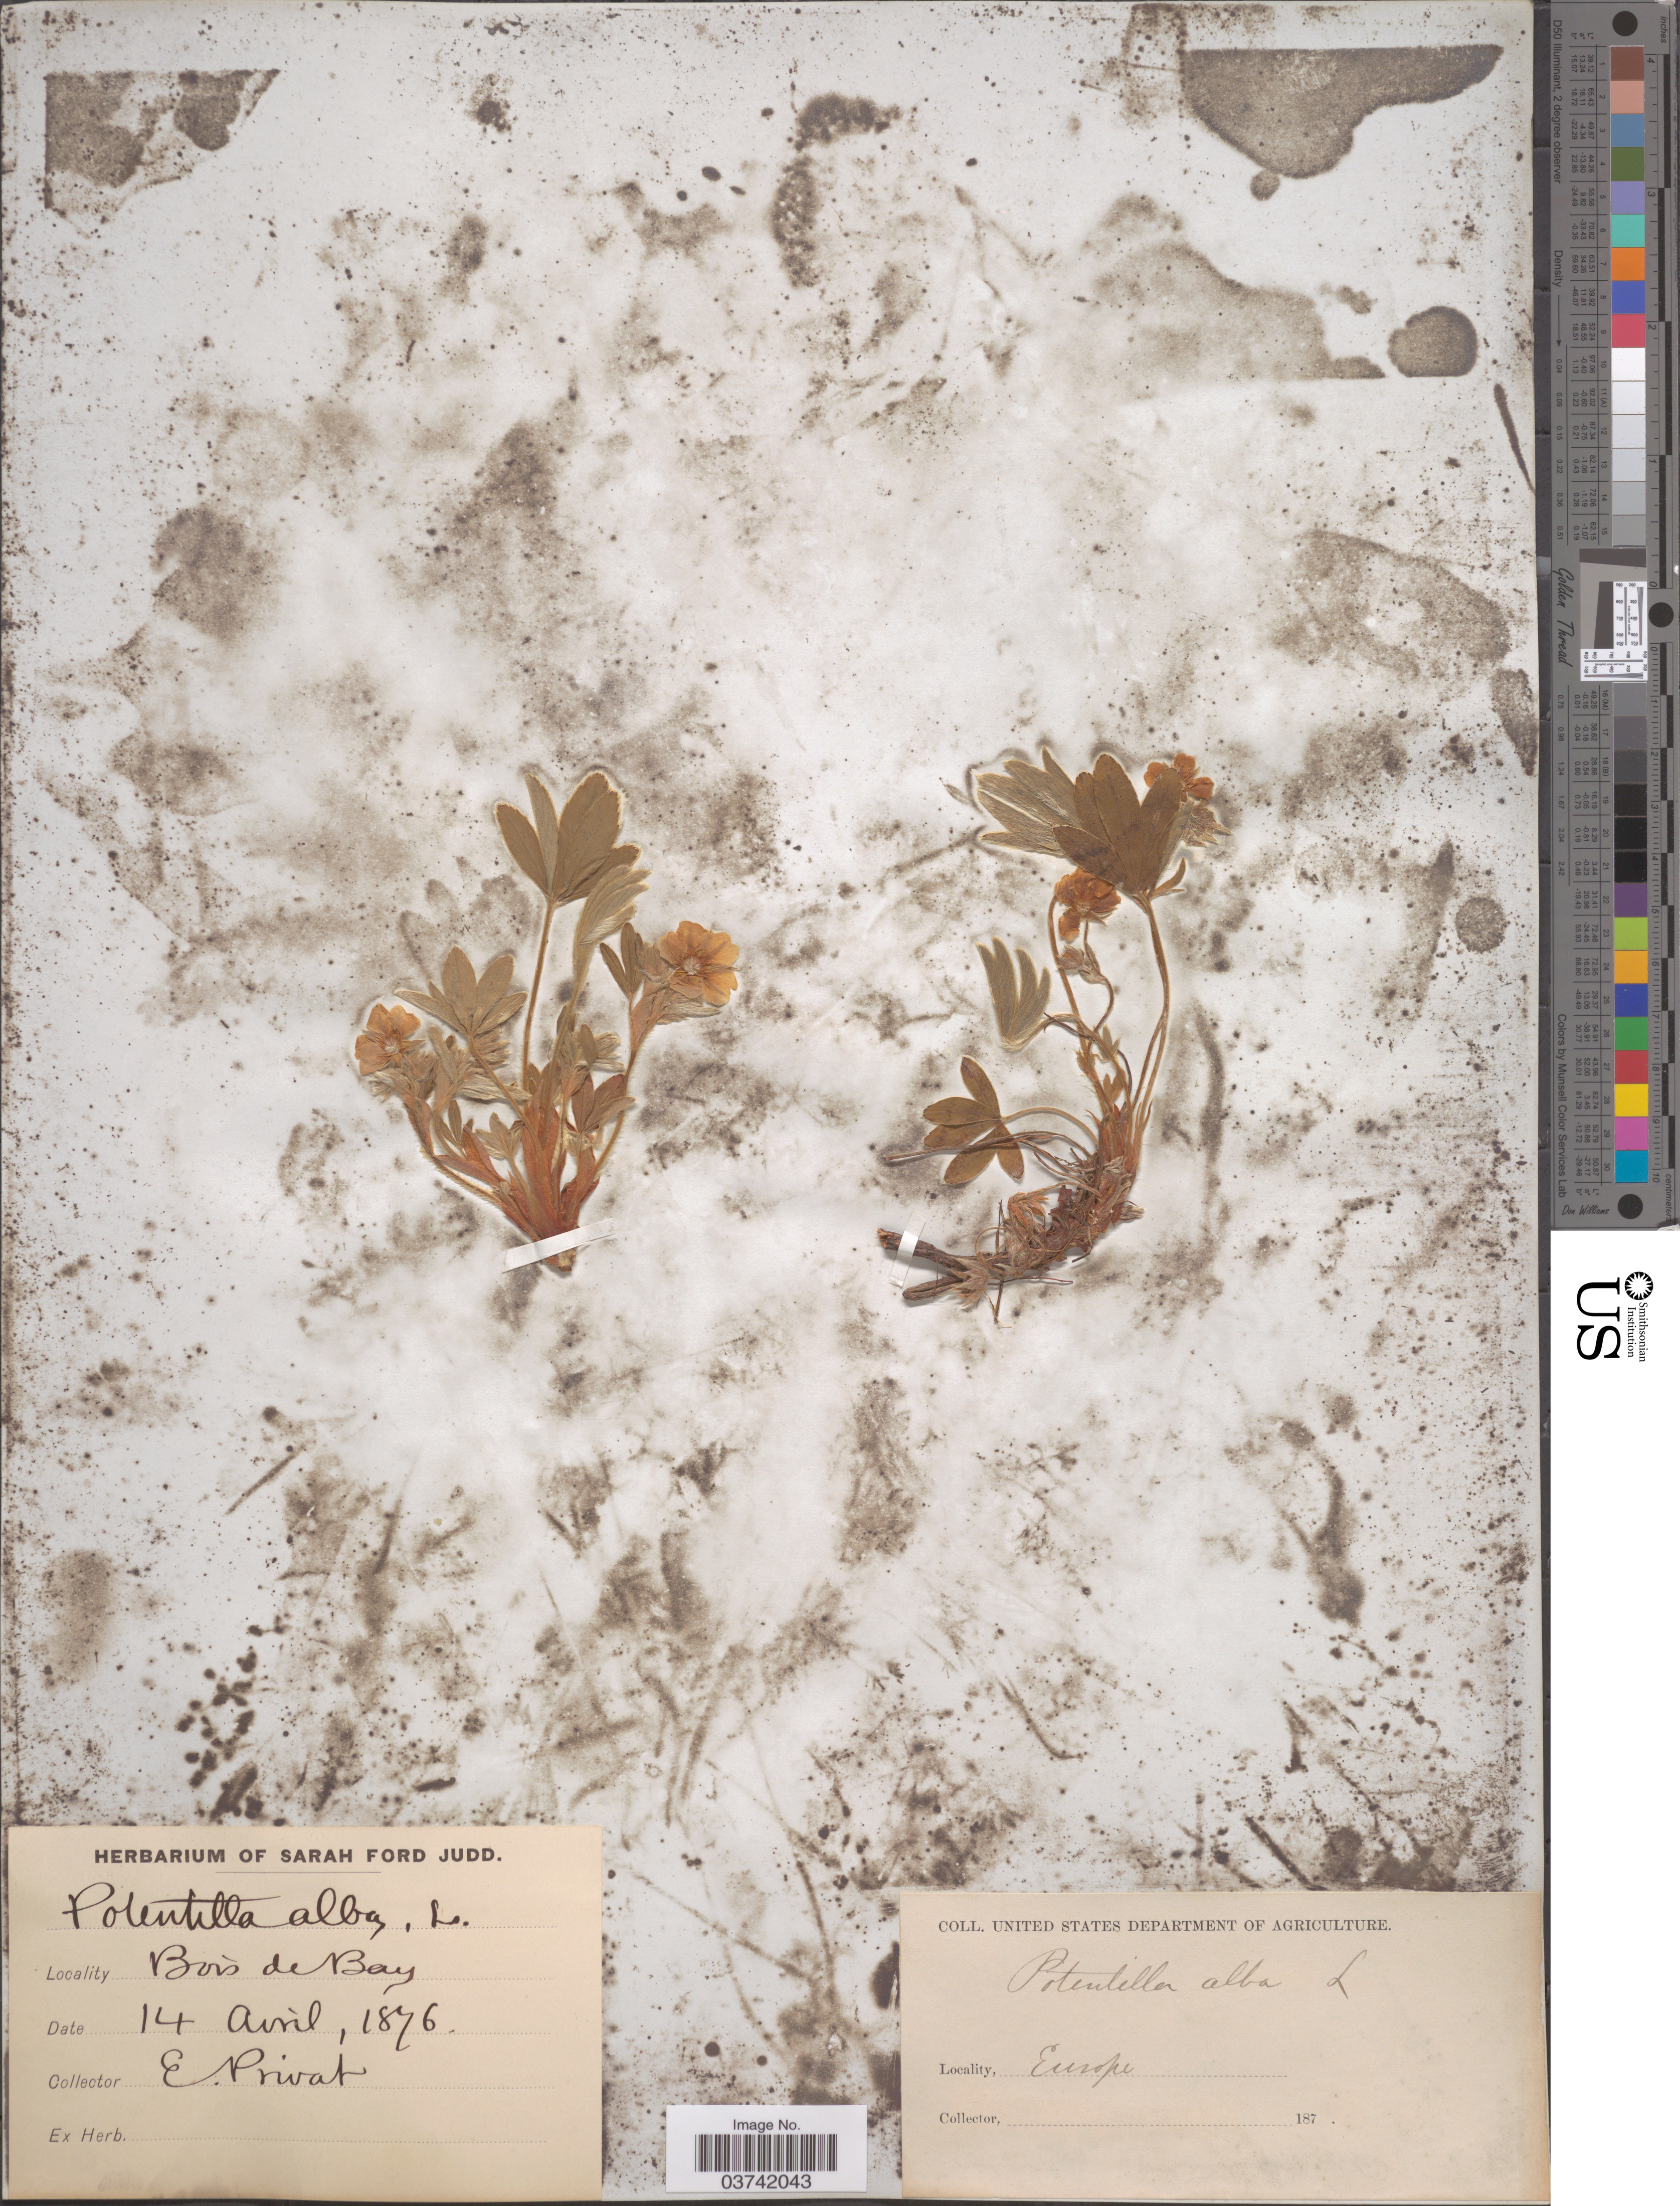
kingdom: Plantae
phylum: Tracheophyta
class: Magnoliopsida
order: Rosales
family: Rosaceae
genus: Potentilla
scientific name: Potentilla alba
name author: L.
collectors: E. Privat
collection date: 1876-04-14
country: Switzerland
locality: Bois de Bay. Europe.